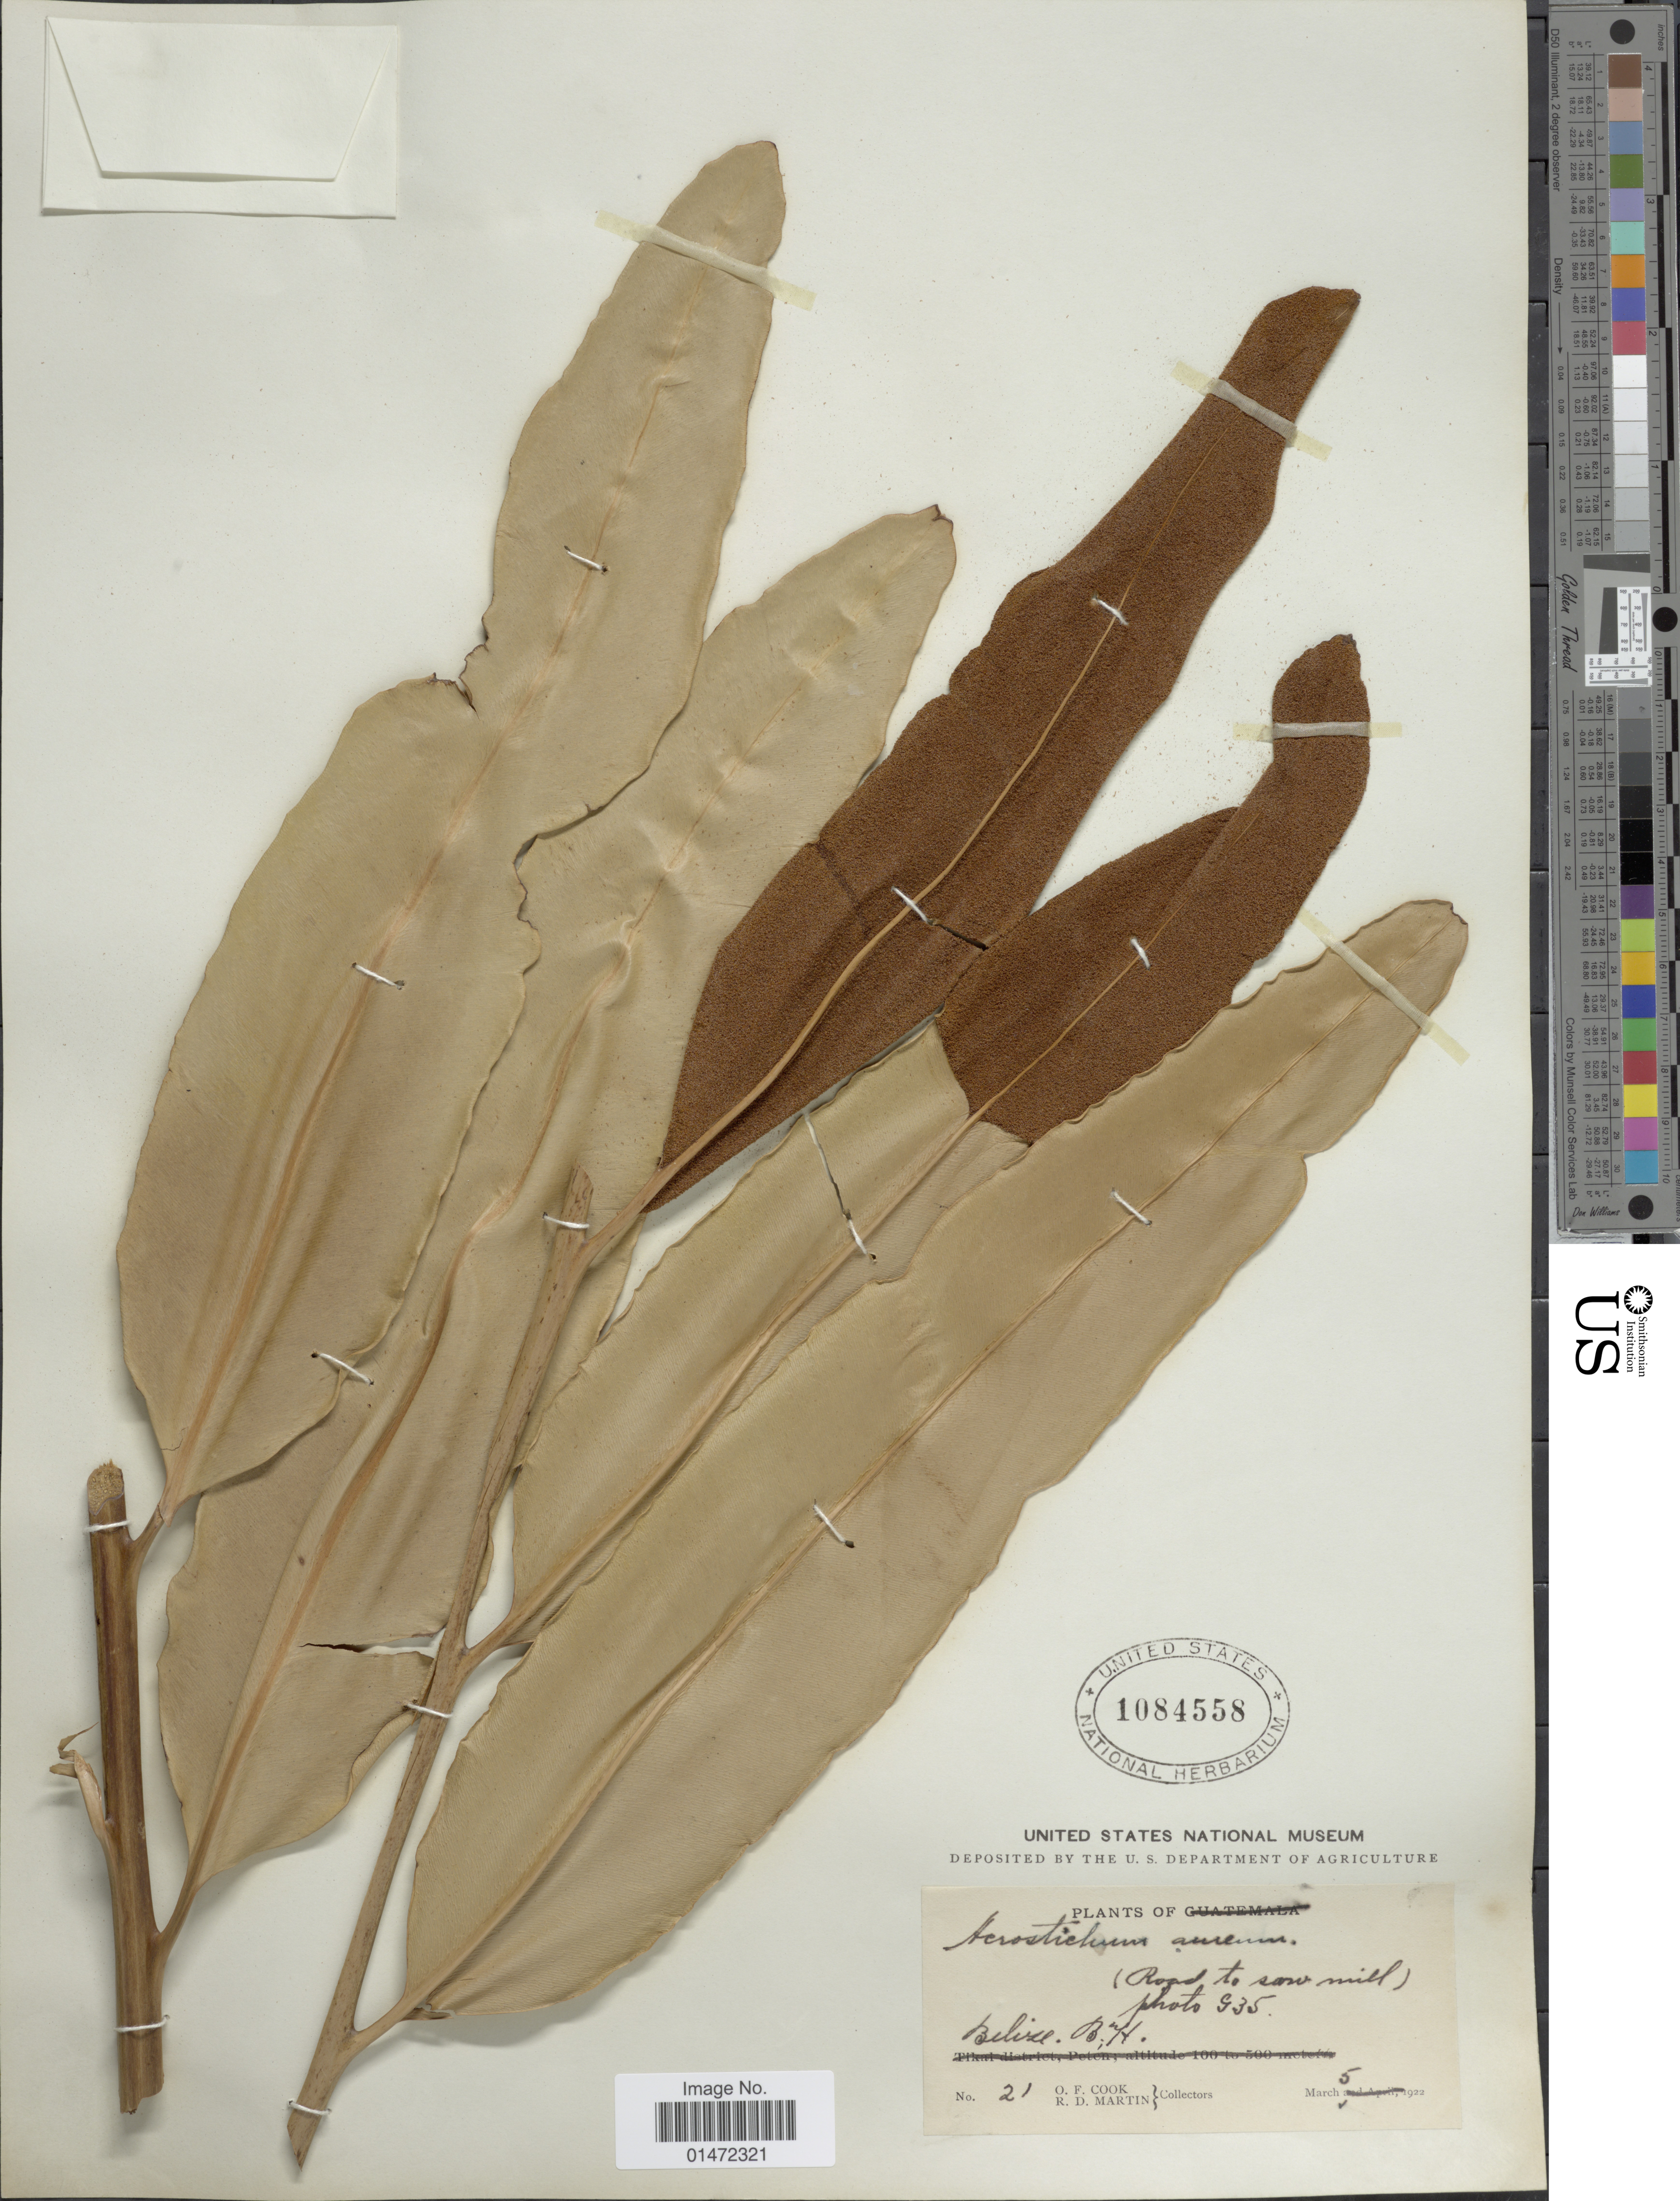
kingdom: Plantae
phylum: Tracheophyta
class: Polypodiopsida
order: Polypodiales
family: Pteridaceae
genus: Acrostichum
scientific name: Acrostichum aureum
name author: L.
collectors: O. F. Cook & R. D. Martin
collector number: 21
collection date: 1922-03-05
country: Belize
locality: B.H.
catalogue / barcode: US 1084558